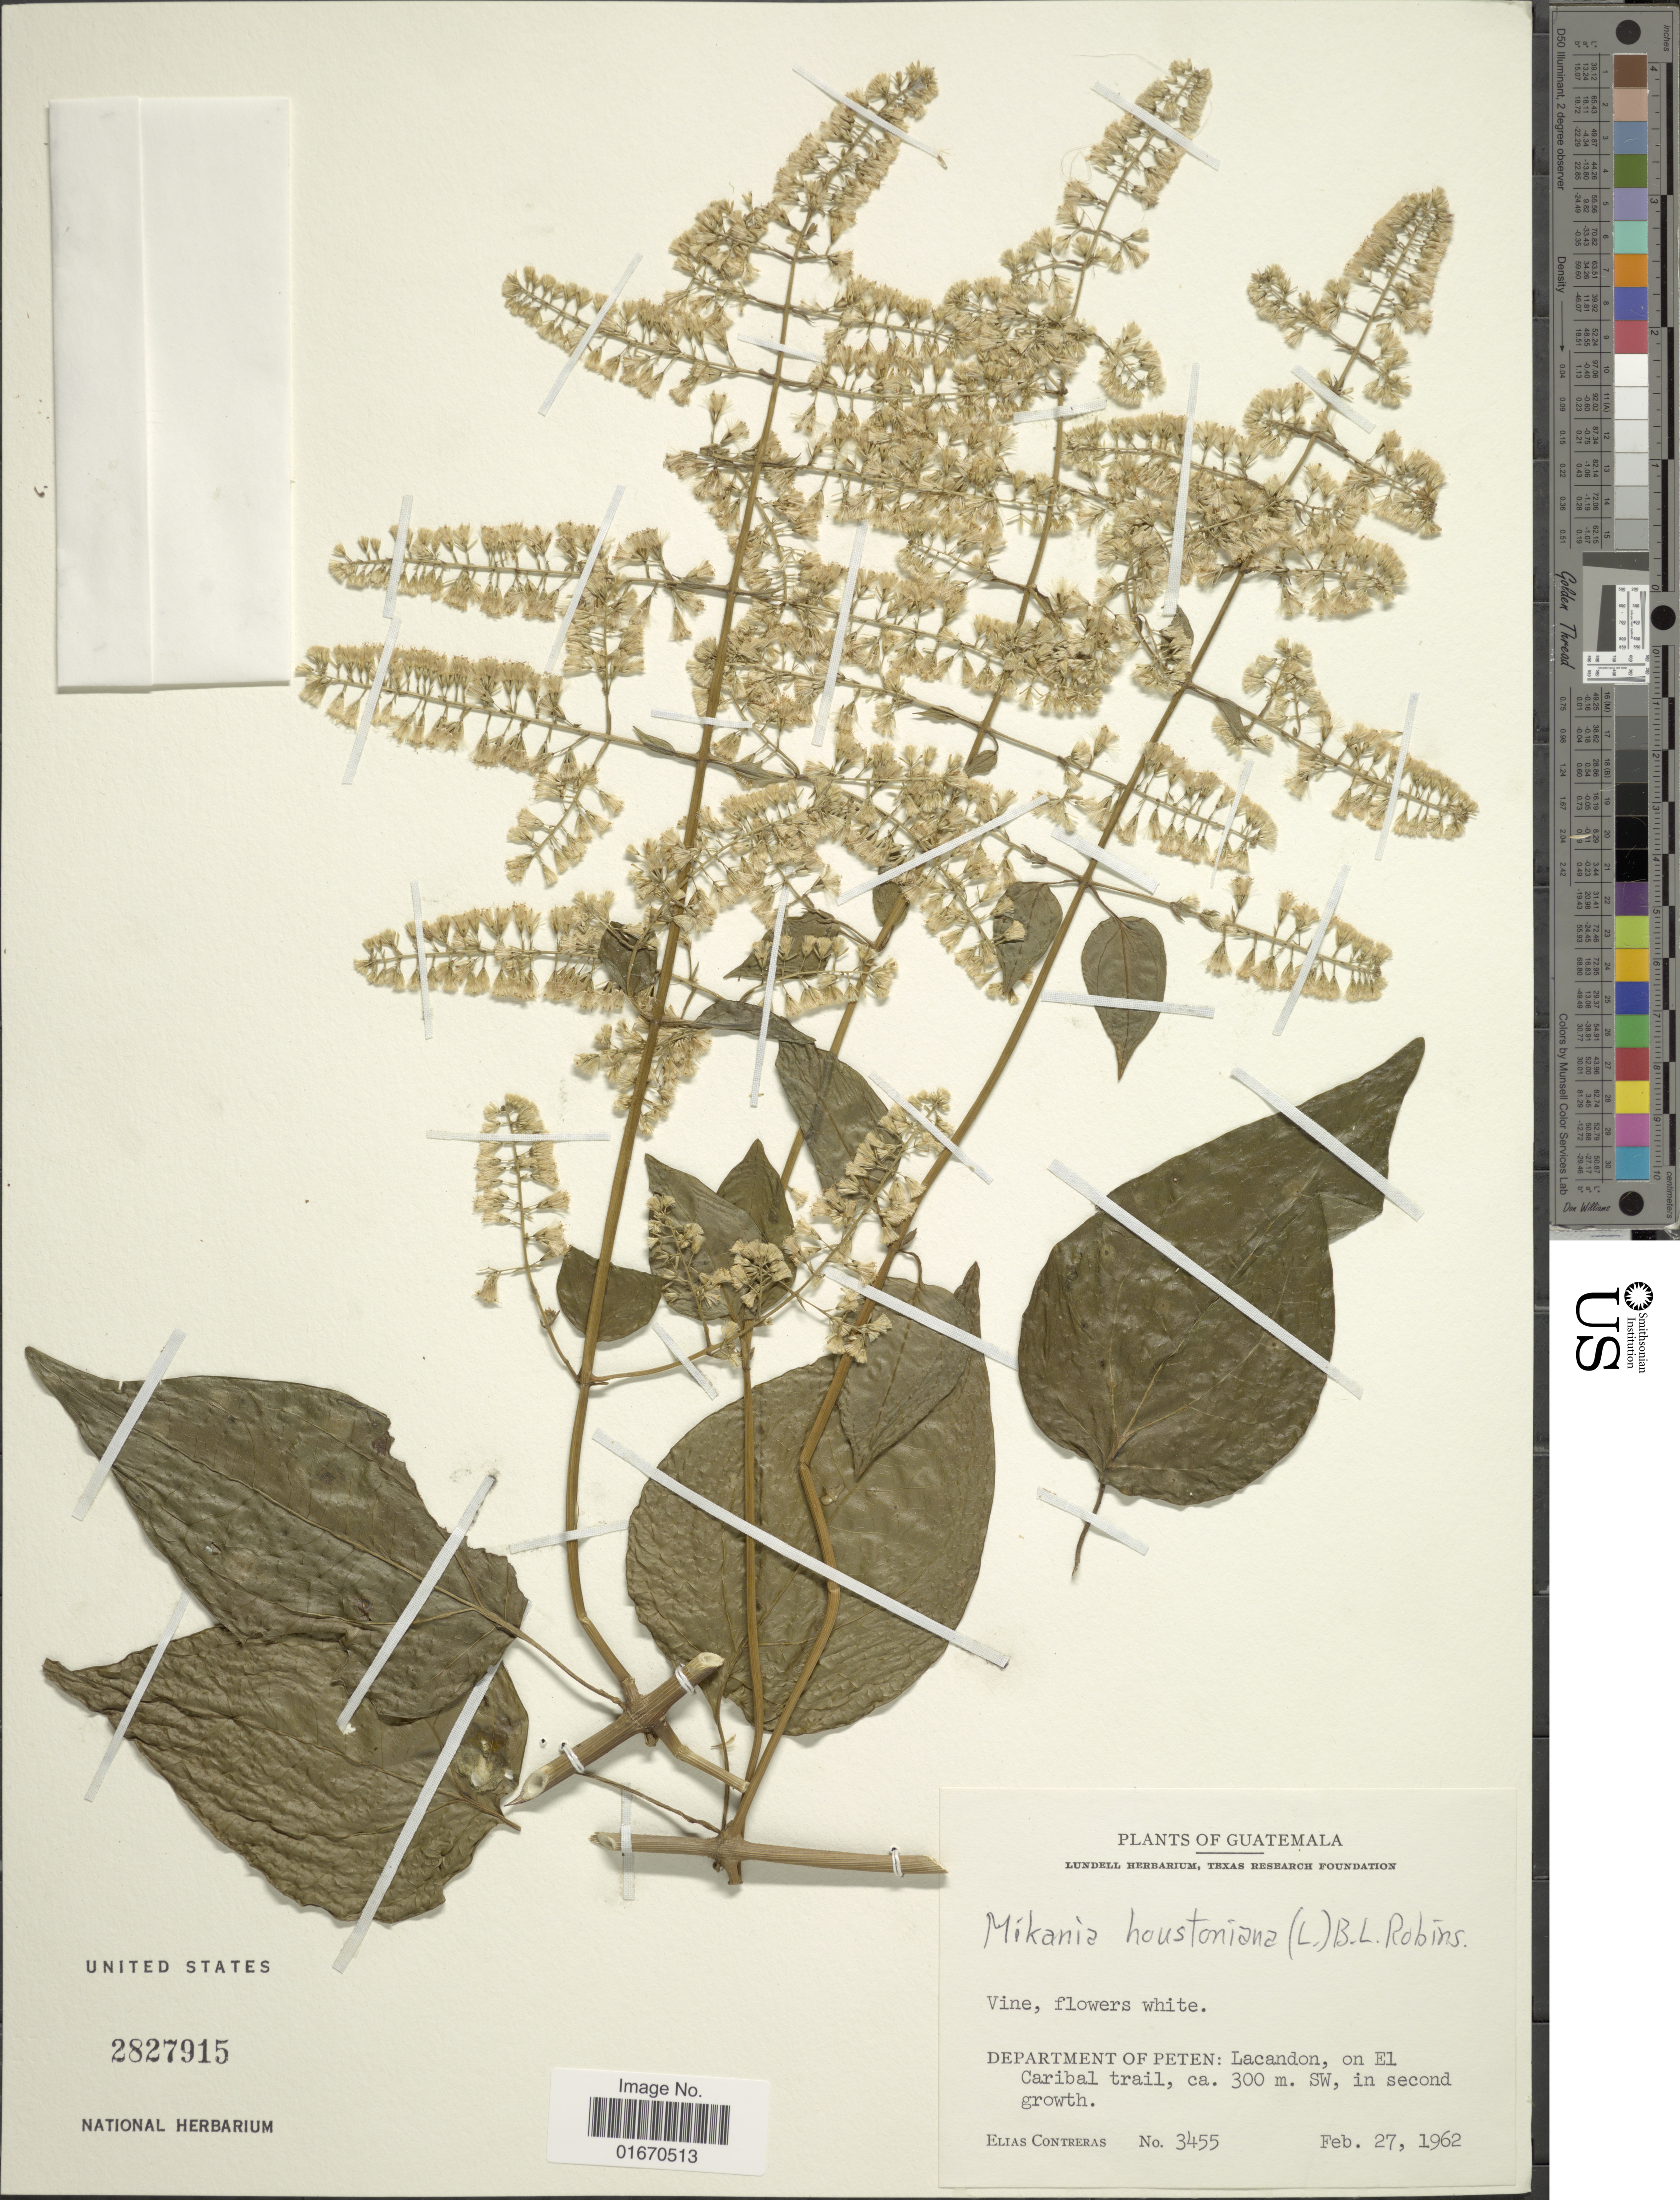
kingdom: Plantae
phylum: Tracheophyta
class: Magnoliopsida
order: Asterales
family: Asteraceae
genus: Mikania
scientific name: Mikania houstoniana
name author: (L.) B.L. Rob.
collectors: E. Contreras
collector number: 3455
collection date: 1962-02-27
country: Guatemala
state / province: El Petén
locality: Department of Peten, Lacandon, on El Caribal trail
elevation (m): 300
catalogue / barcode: US 2827915